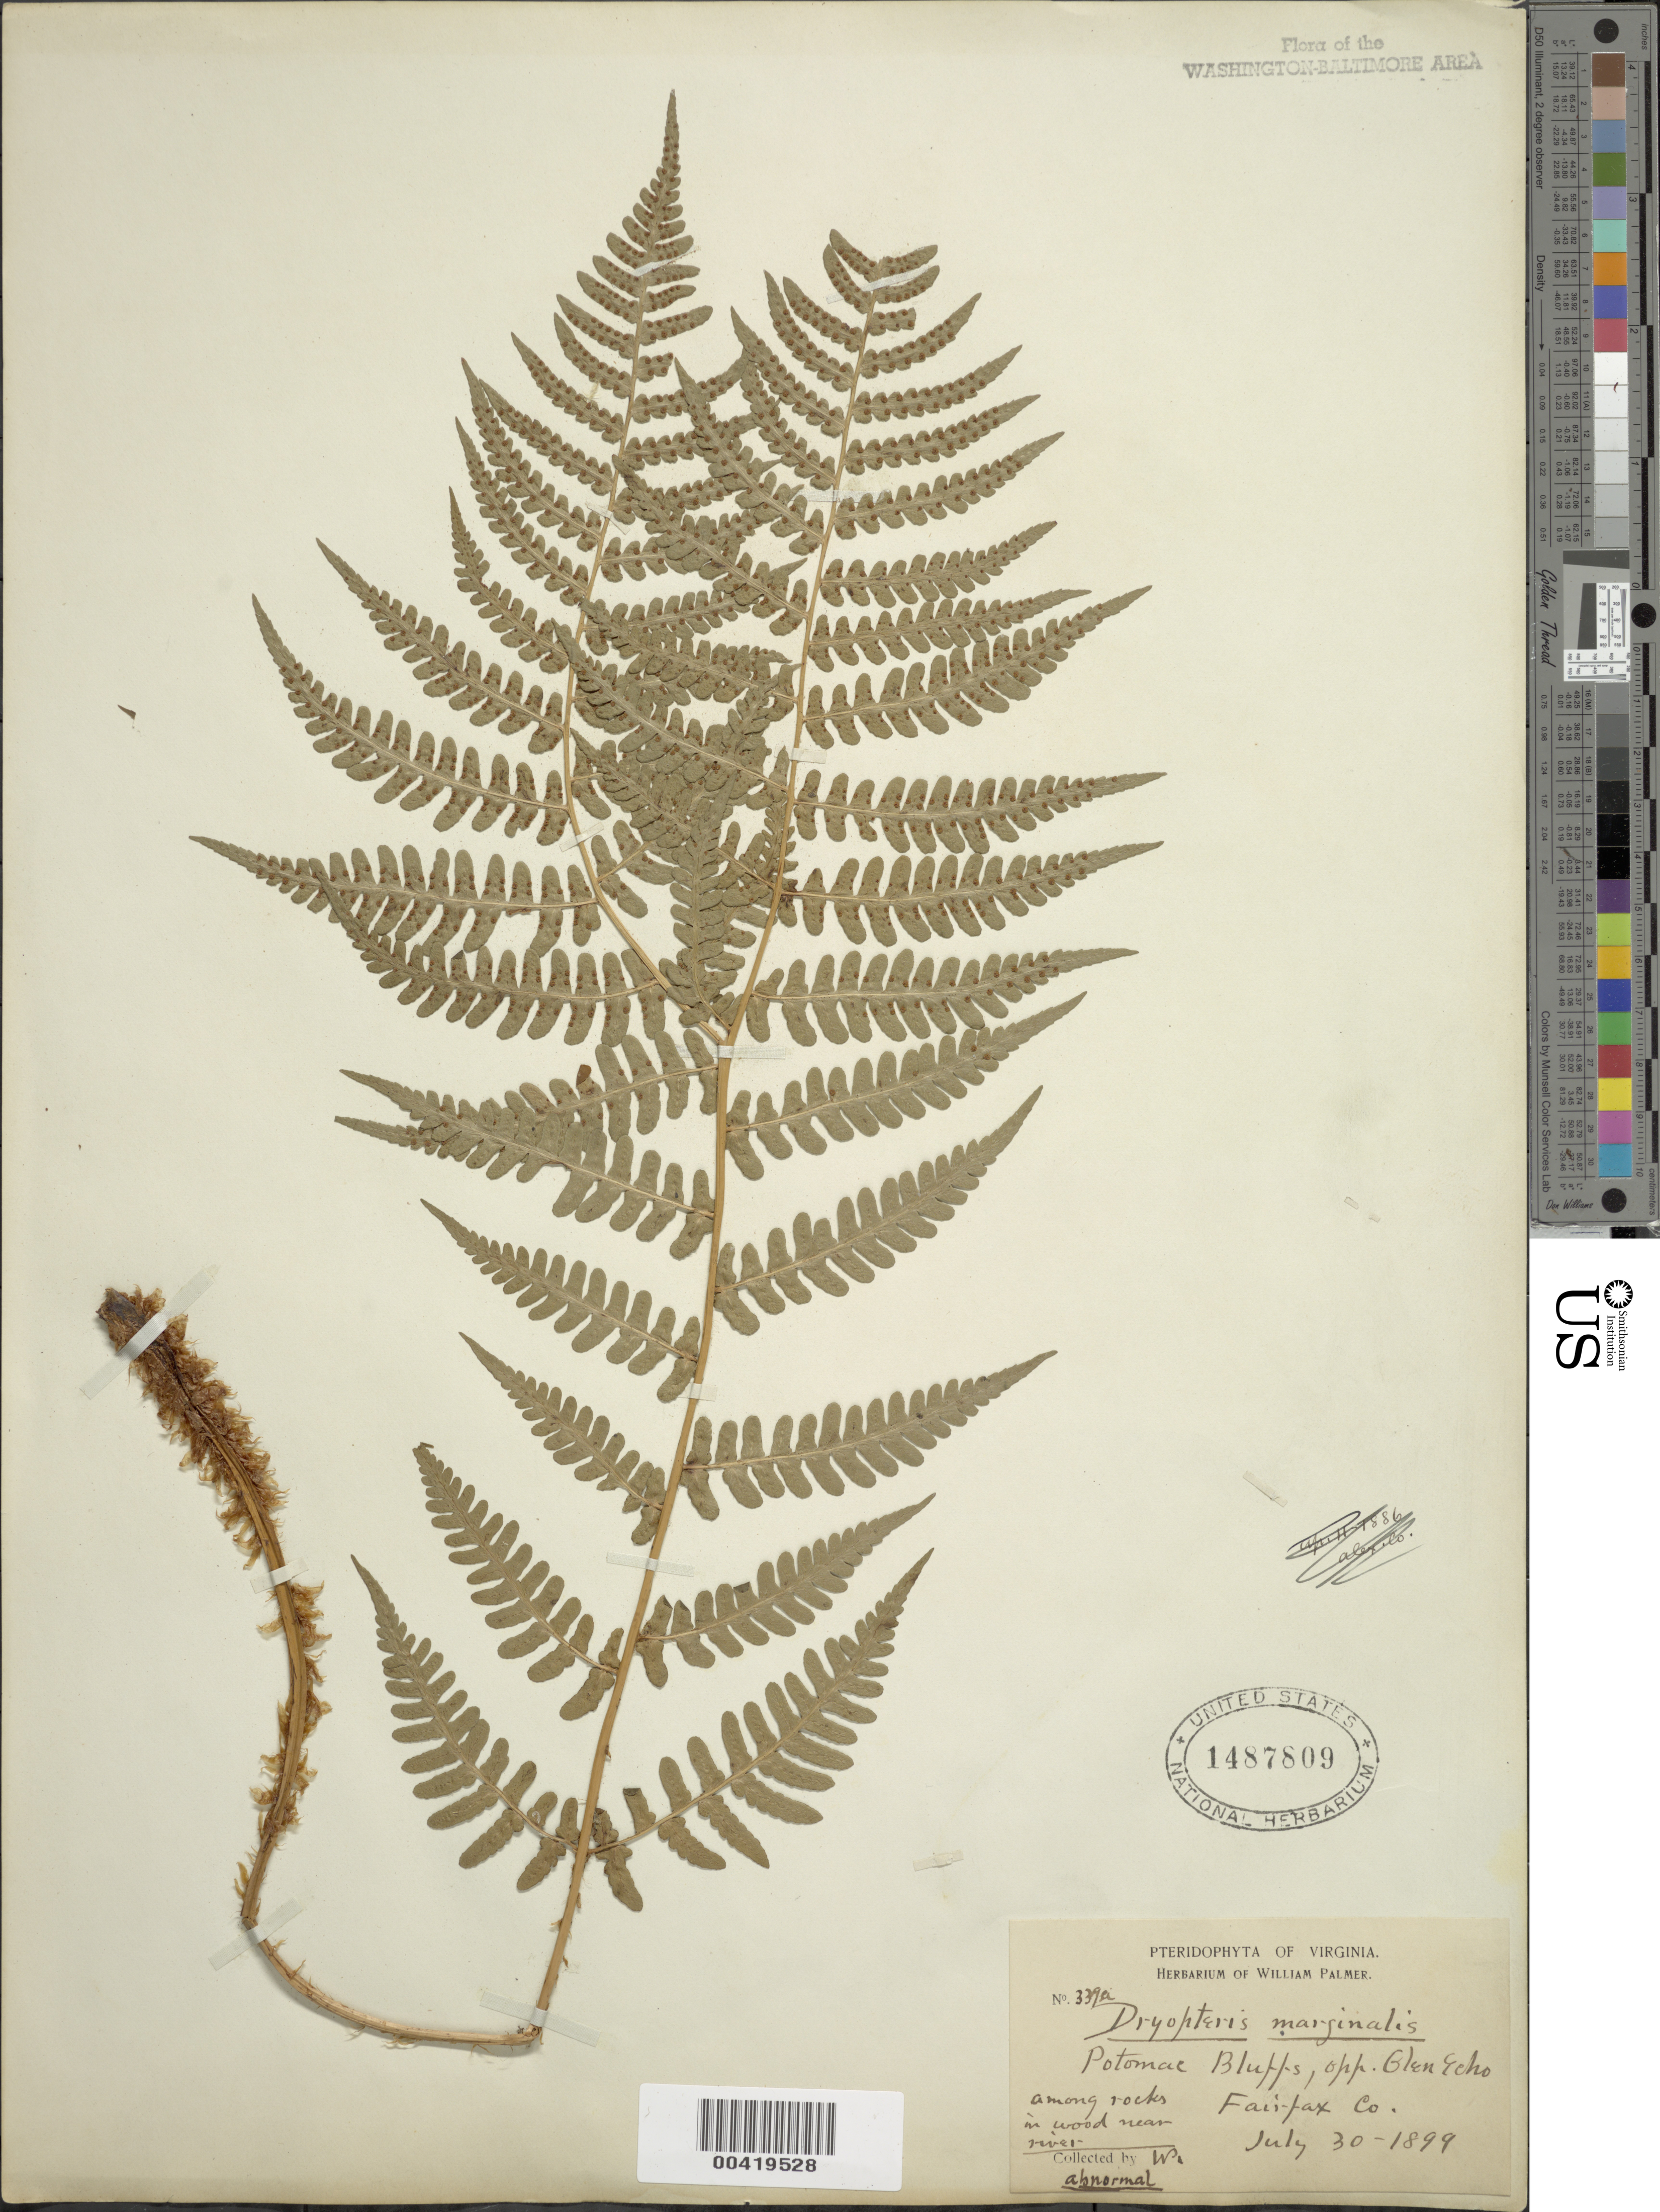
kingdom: Plantae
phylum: Tracheophyta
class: Polypodiopsida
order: Polypodiales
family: Dryopteridaceae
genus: Dryopteris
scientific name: Dryopteris marginalis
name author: (L.) A. Gray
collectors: W. Palmer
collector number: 339A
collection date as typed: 30 Jul 1899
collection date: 1899-07-30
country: United States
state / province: Virginia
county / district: Fairfax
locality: Potomac Bluffs, opposite Glen Echo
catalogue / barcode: US 1487809